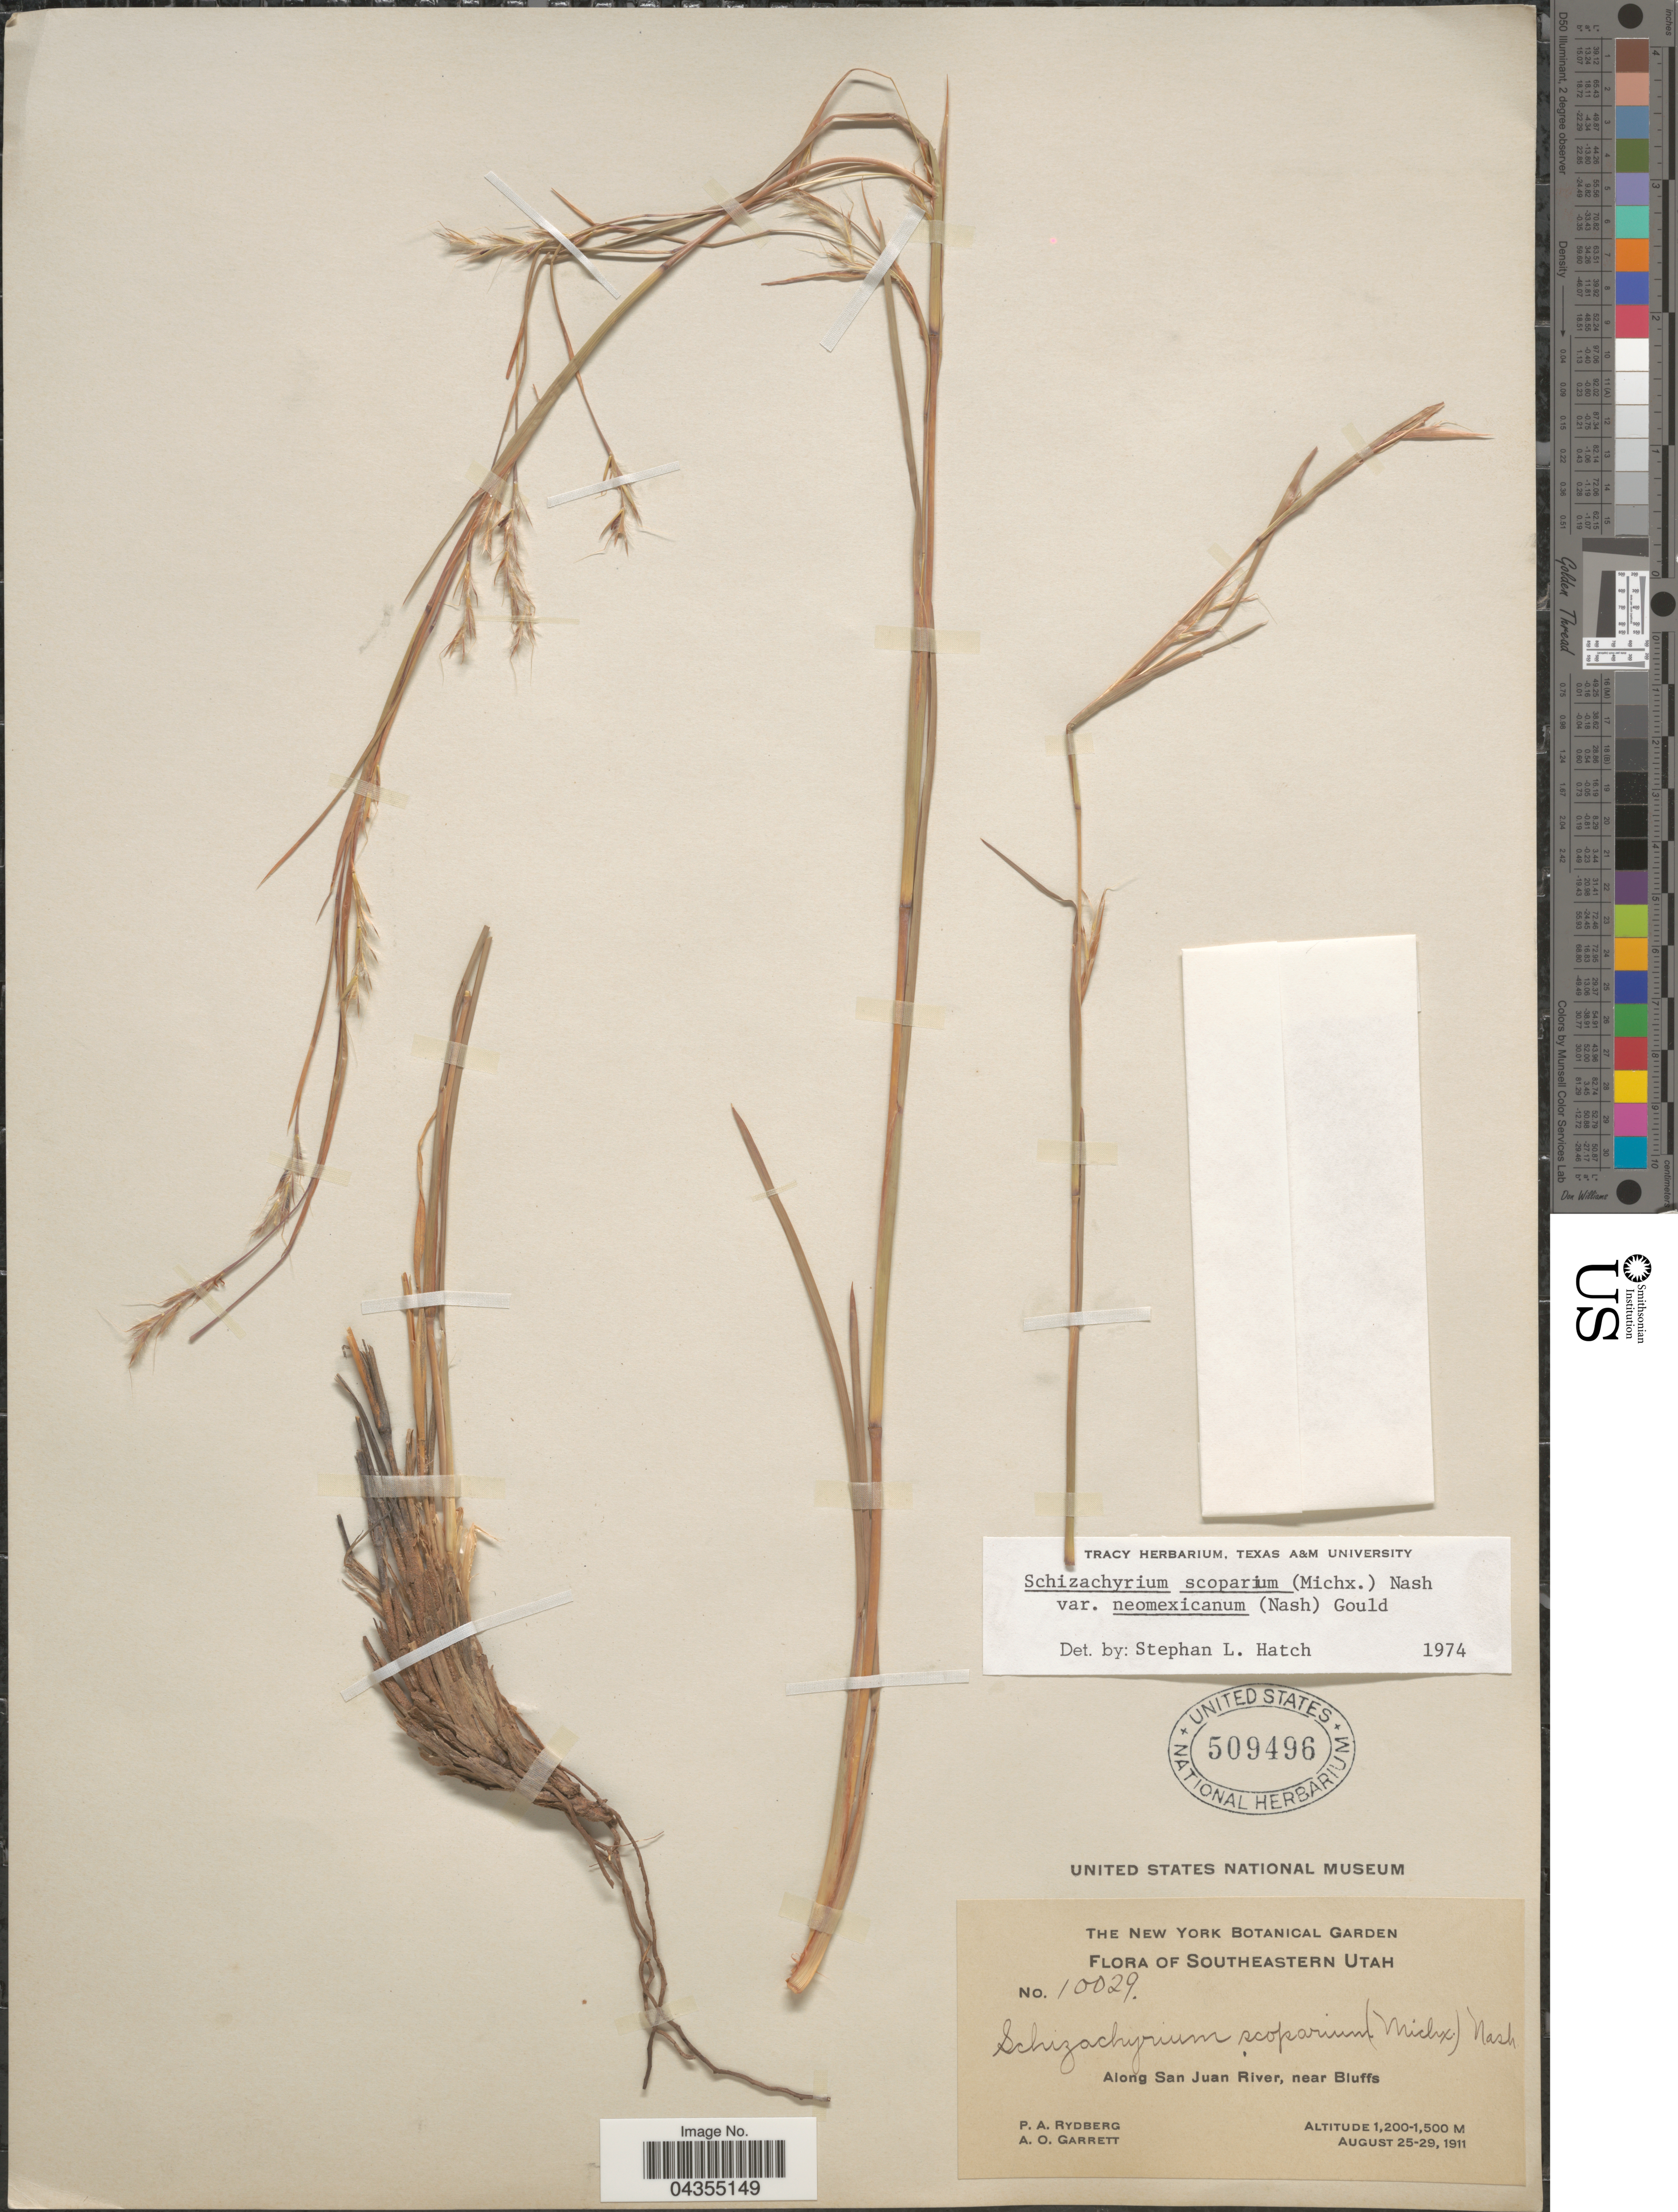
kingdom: Plantae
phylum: Tracheophyta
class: Liliopsida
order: Poales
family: Poaceae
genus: Schizachyrium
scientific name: Schizachyrium scoparium var. neomexicanum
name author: (Nash) Gould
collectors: P. A. Rydberg & A. O. Garrett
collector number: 10029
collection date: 1911-08-25/1911-08-29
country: United States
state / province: Utah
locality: Southeastern Utah. Along San Juan River, near Bluffs.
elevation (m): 1200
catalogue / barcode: US 509496